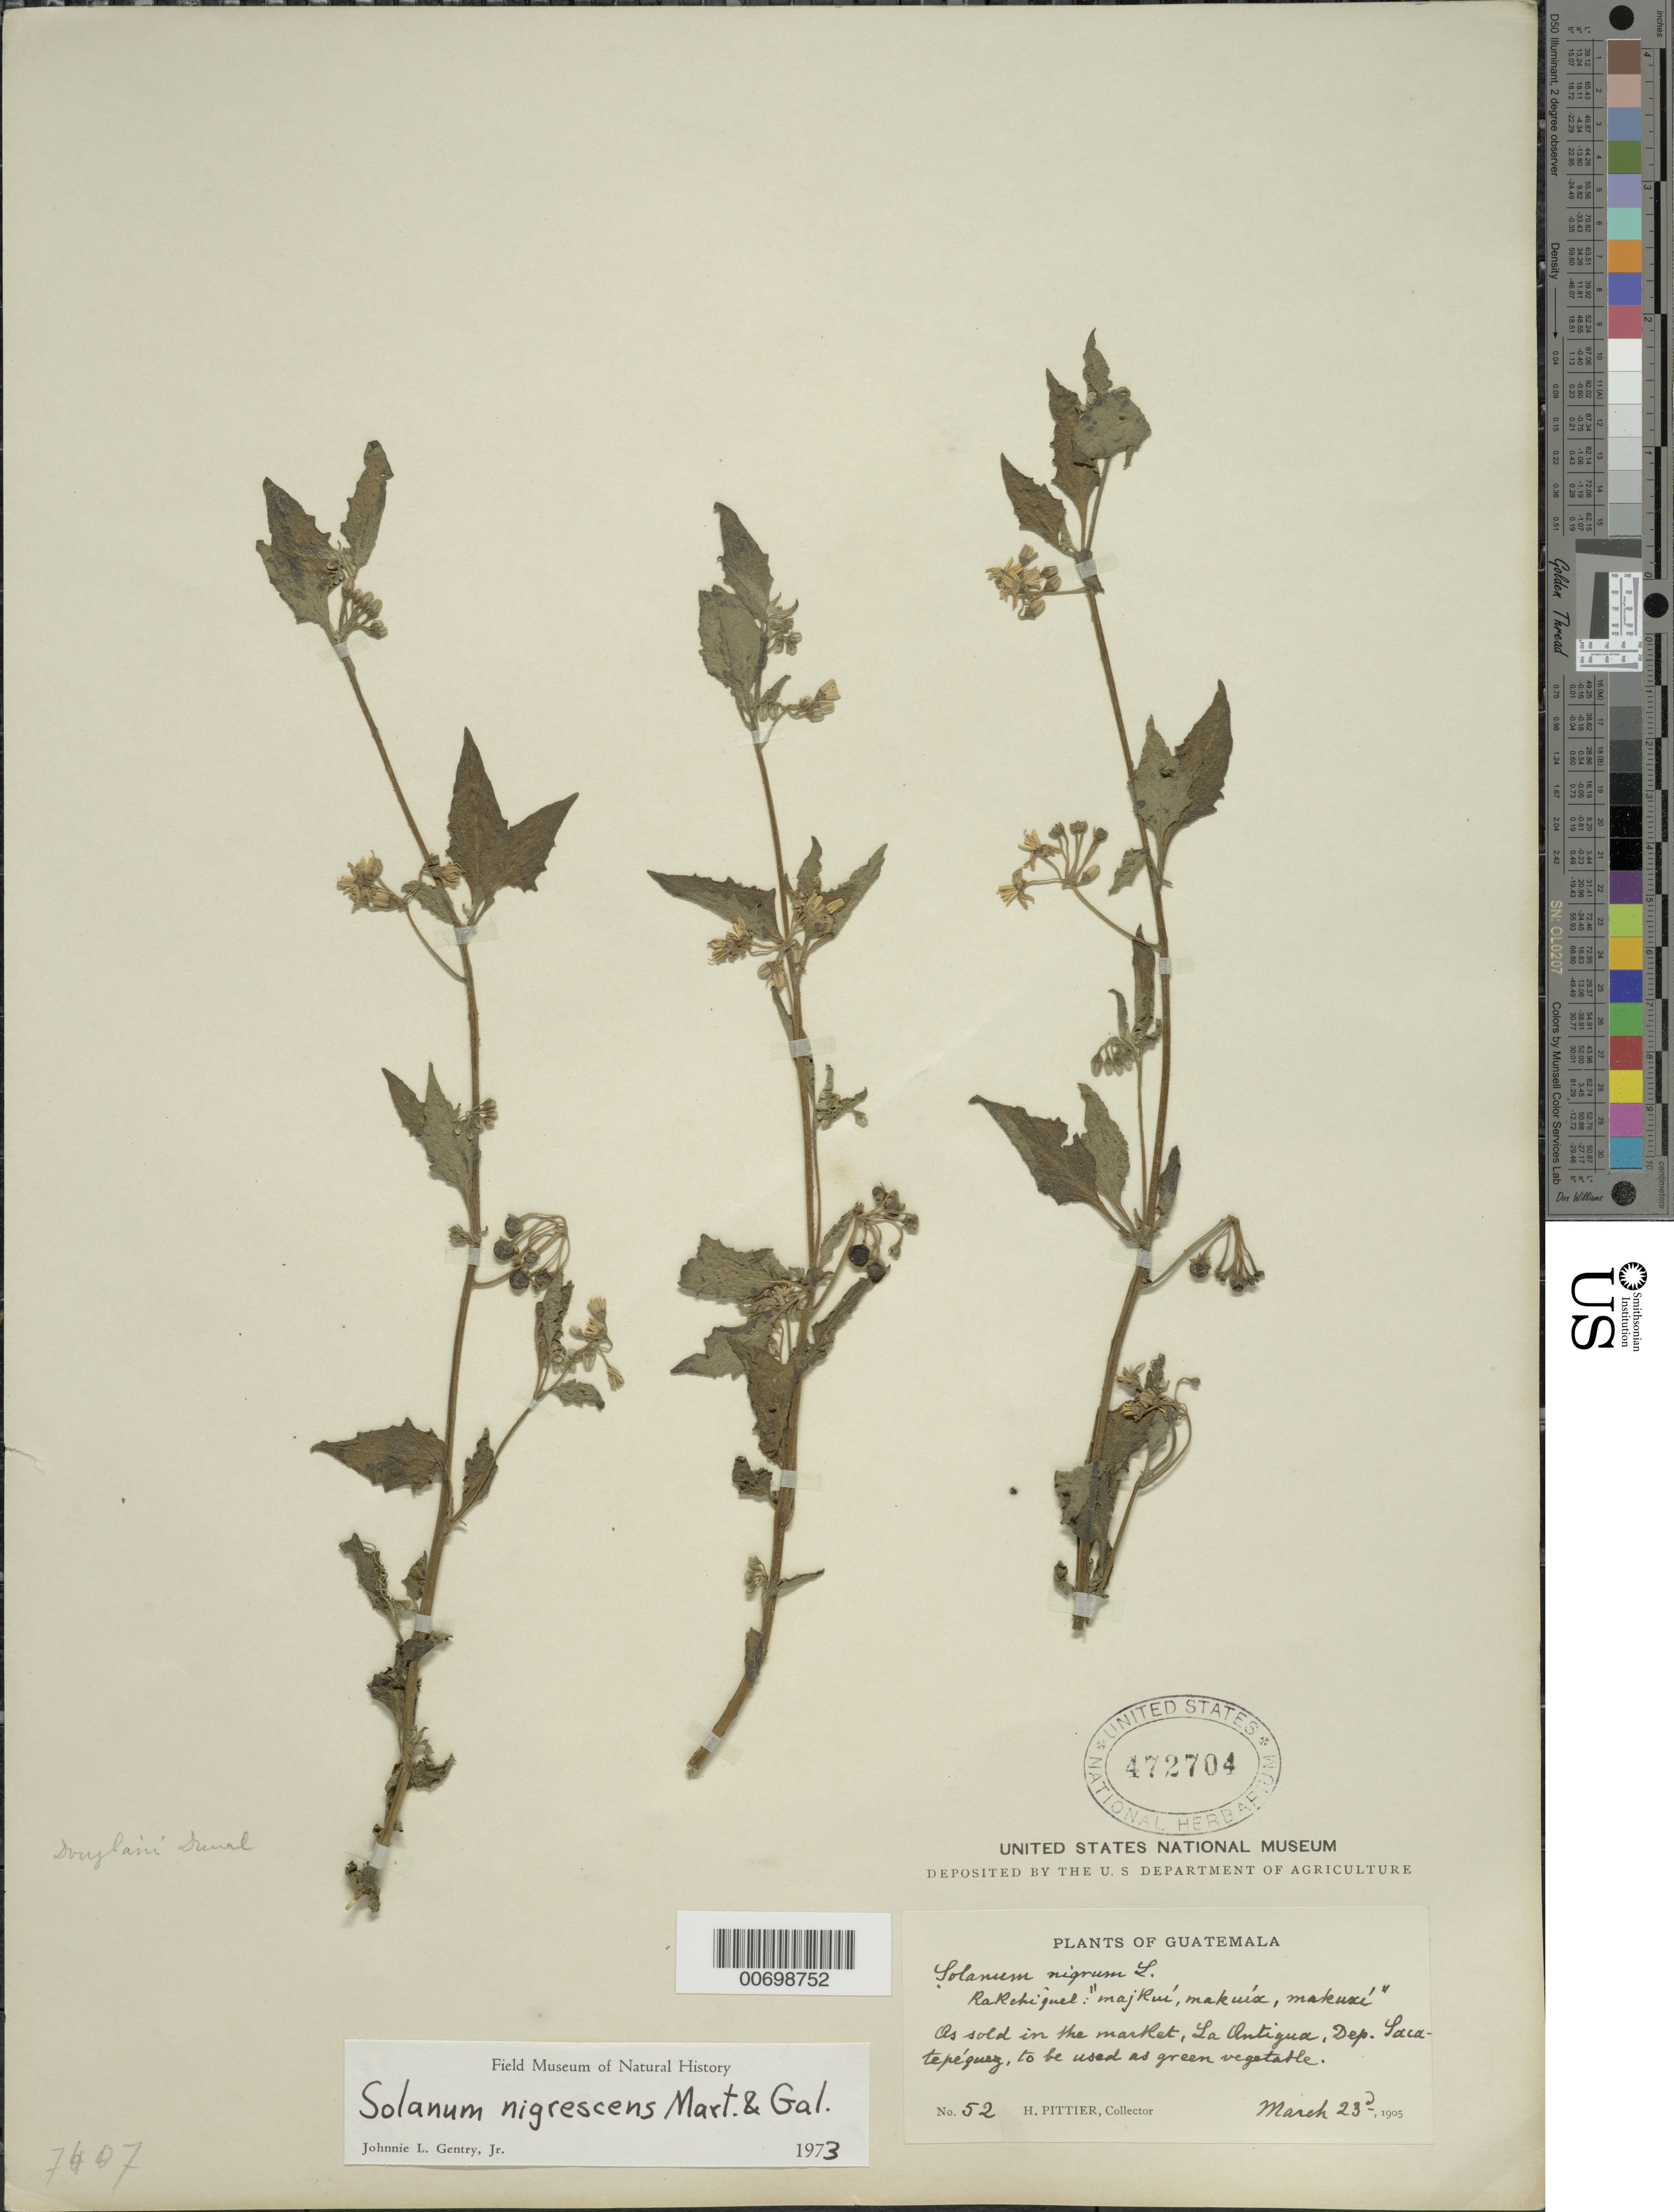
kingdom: Plantae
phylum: Tracheophyta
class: Magnoliopsida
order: Solanales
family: Solanaceae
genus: Solanum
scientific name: Solanum nigrescens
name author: M. Martens & Galeotti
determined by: Gentry, J. L.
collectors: H. F. Pittier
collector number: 52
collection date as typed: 23 Mar 1905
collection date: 1905-03-23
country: Guatemala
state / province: Sacatepéquez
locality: La Antigua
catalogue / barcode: US 472704